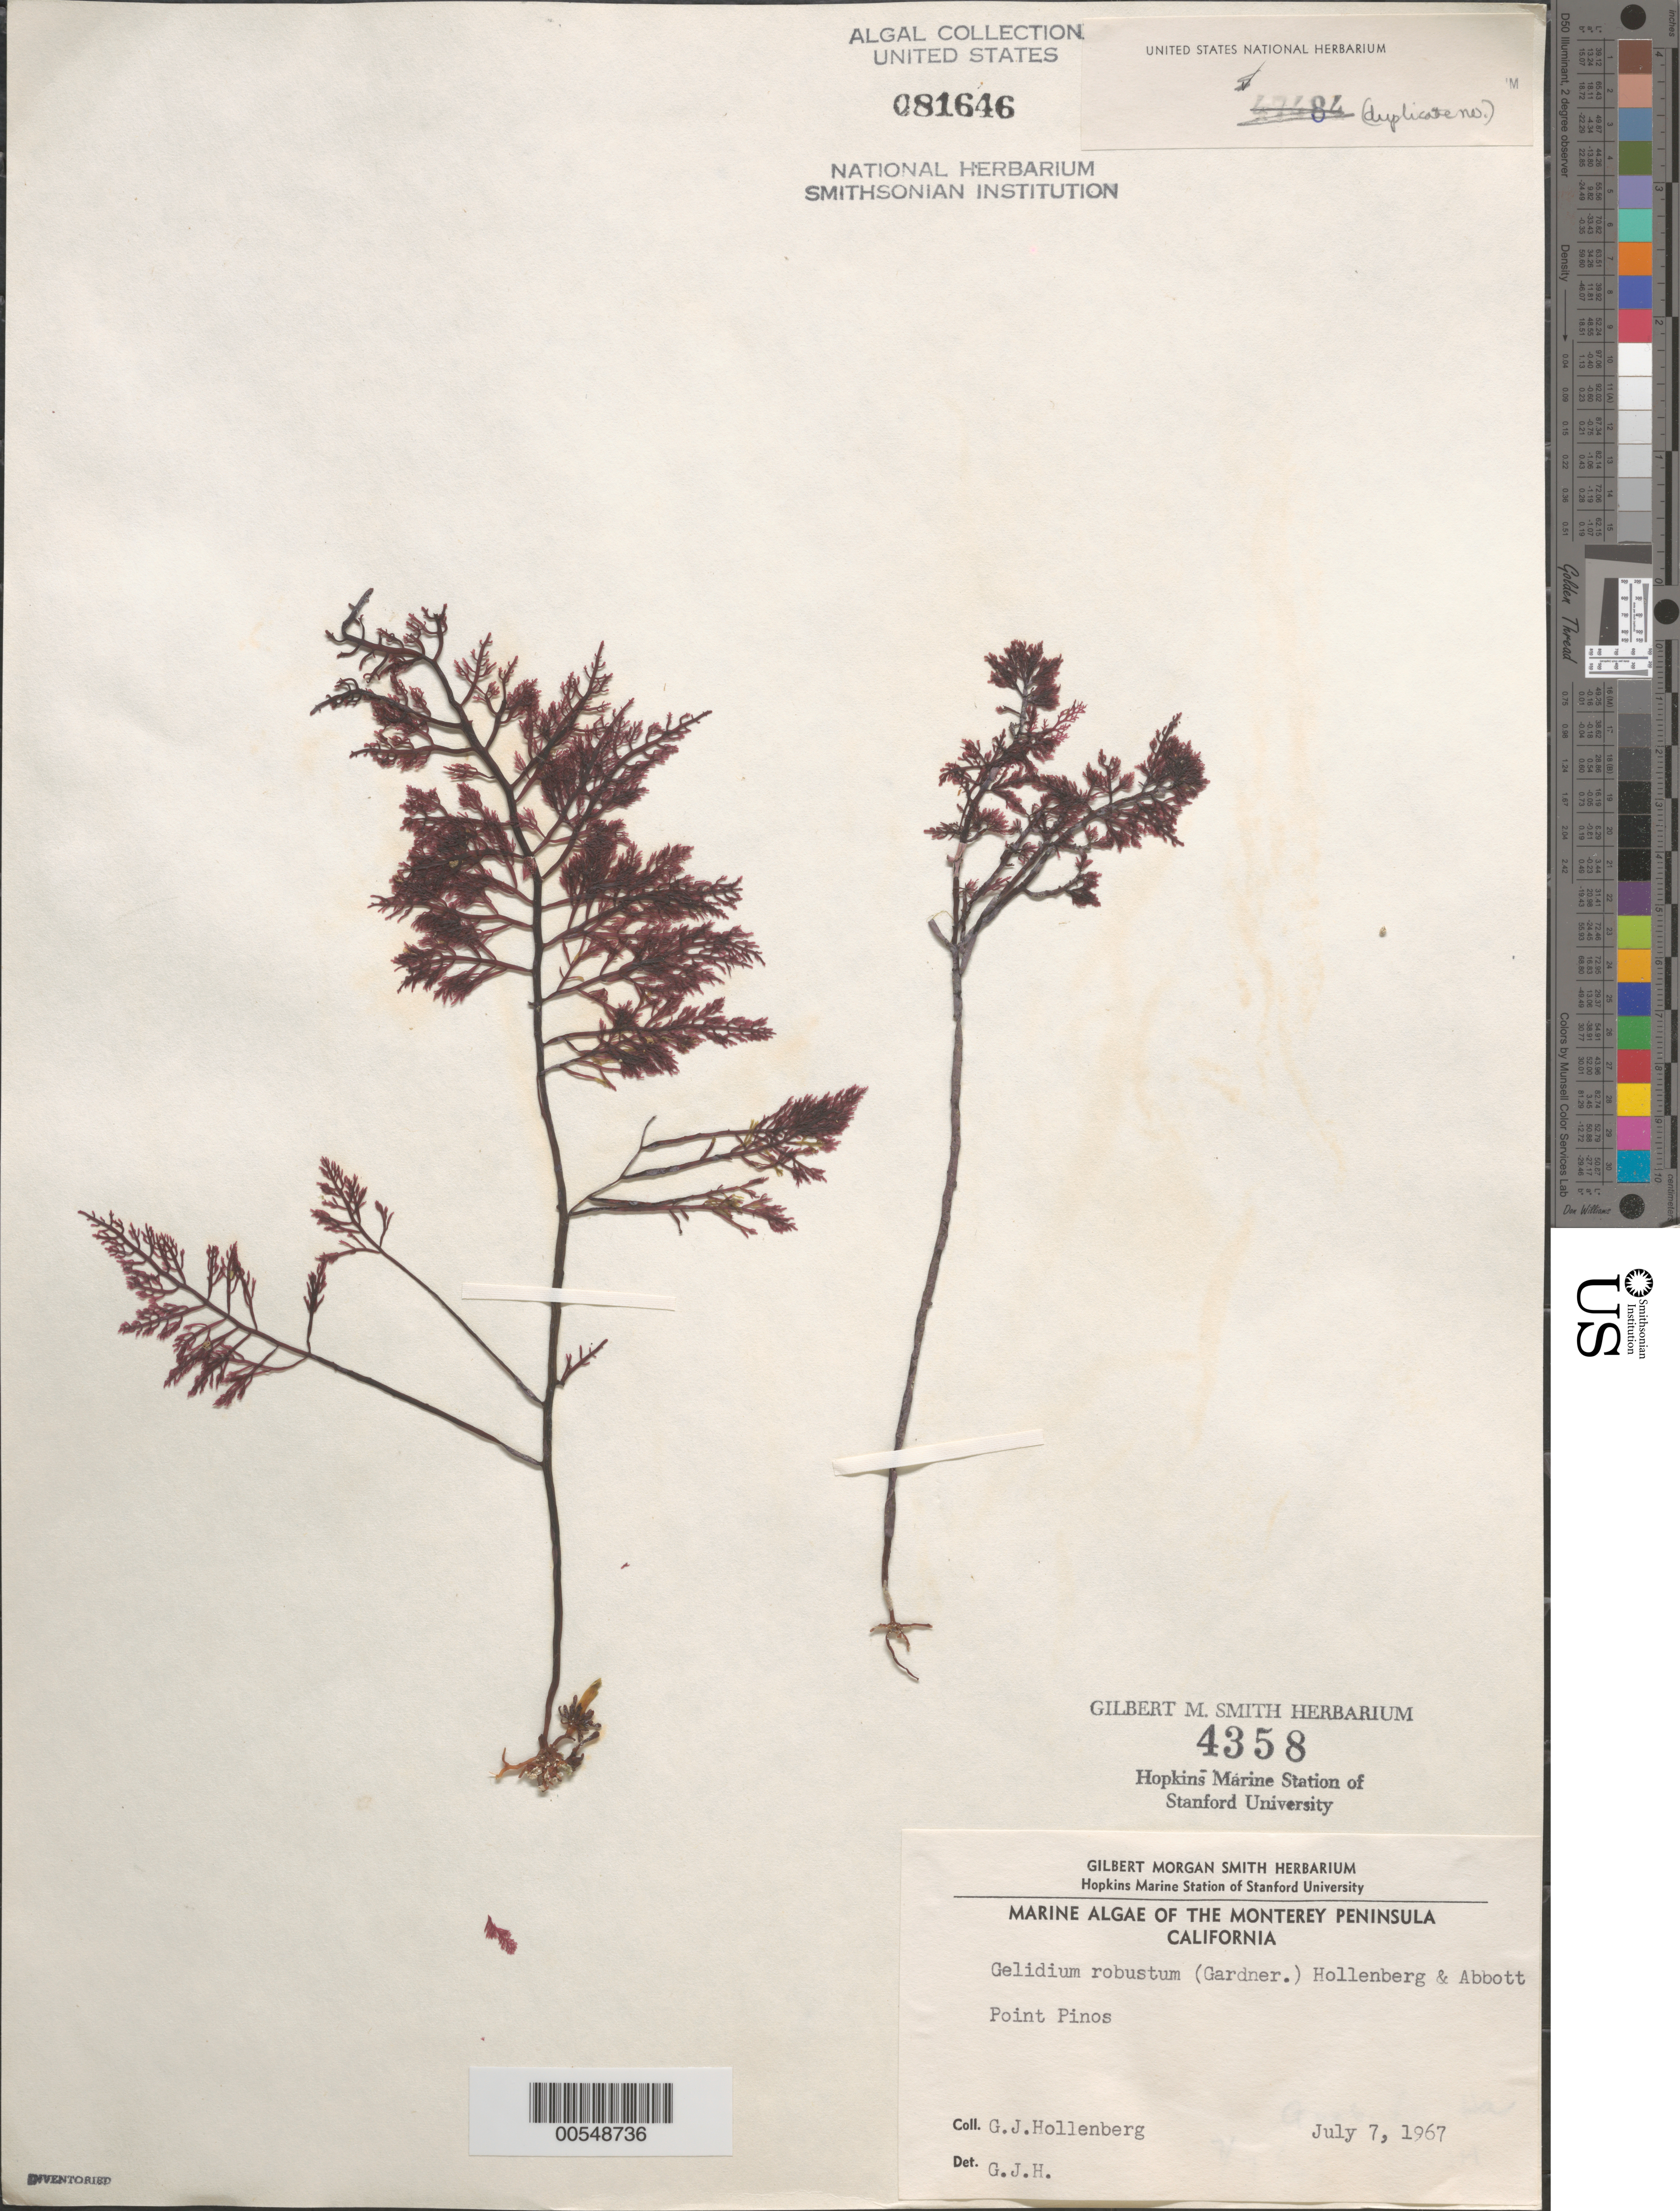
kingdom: Plantae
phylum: Rhodophyta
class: Florideophyceae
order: Gelidiales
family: Gelidiaceae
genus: Gelidium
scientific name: Gelidium robustum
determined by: Hollenberg, George J.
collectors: G. Hollenberg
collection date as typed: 07 Jul 1967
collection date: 1967-07-07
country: United States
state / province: California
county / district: Monterey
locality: Point Pinos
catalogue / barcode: US 81646